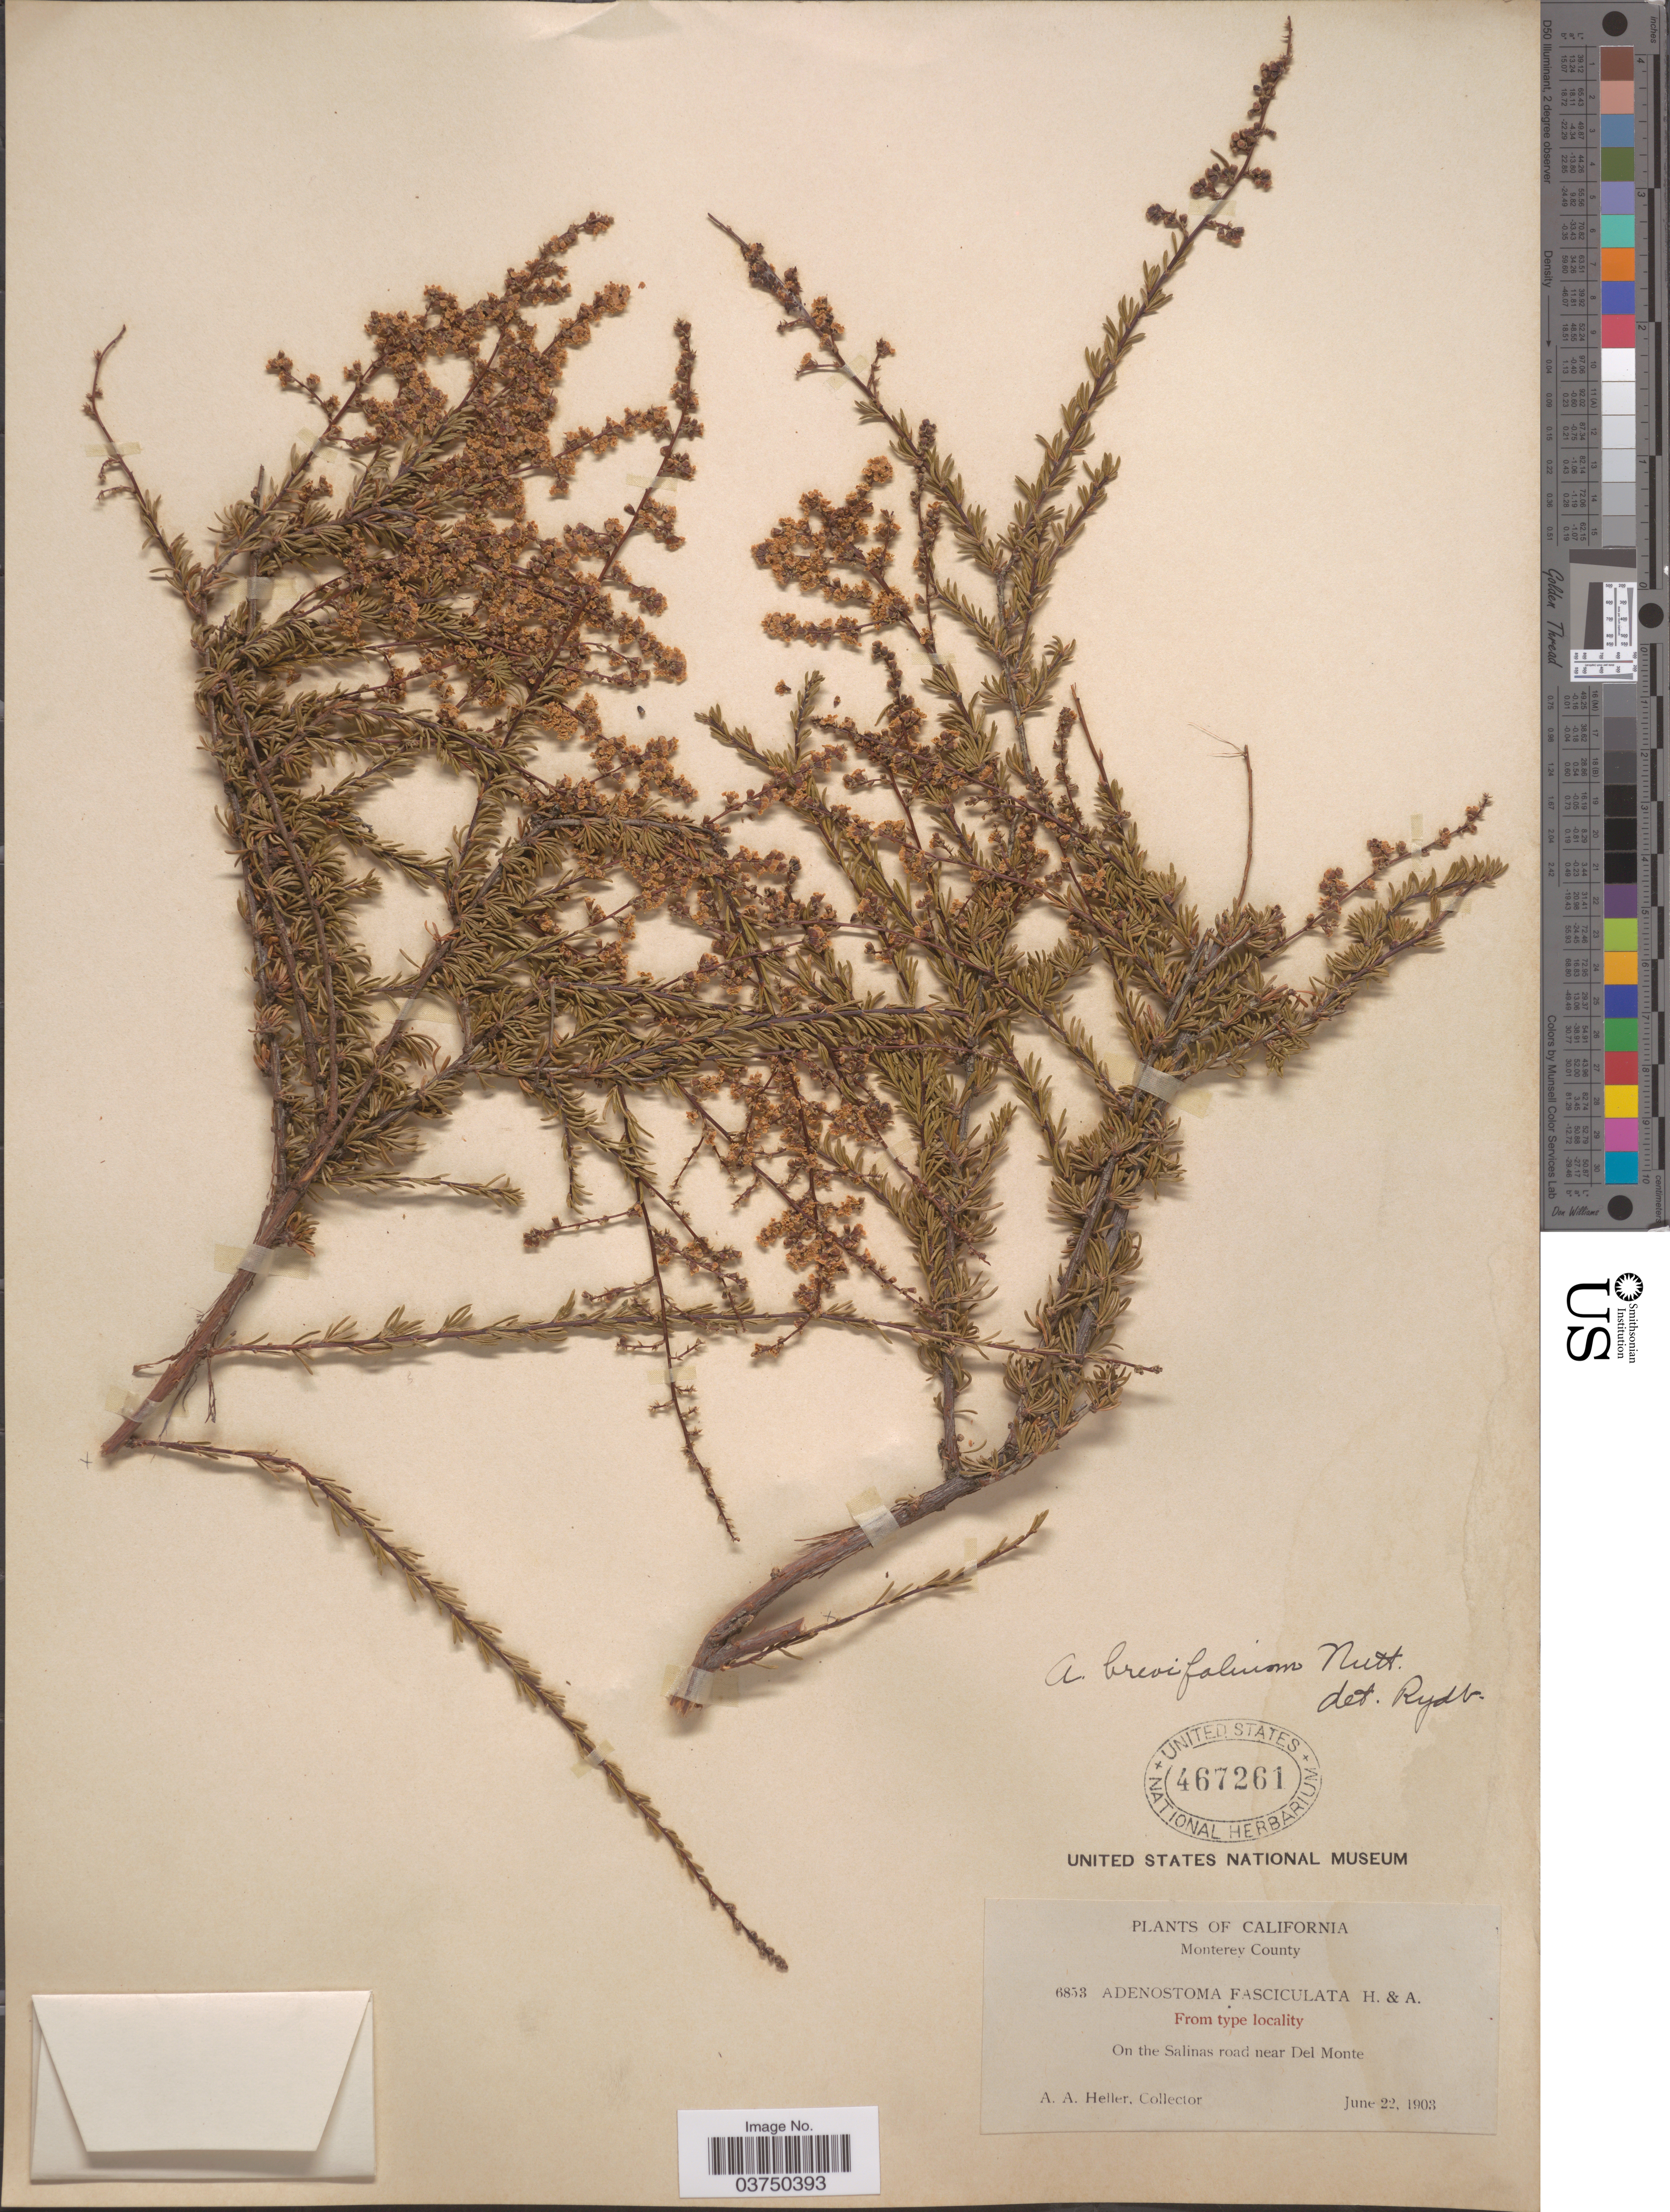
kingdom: Plantae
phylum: Tracheophyta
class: Magnoliopsida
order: Rosales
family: Rosaceae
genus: Adenostoma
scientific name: Adenostoma brevifolium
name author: Nutt. ex Rydb.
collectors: A. A. Heller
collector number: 6853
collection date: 1903-06-22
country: United States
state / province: California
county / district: Monterey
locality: Monterey County. On the Salinas road near Del Monte.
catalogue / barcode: US 467261